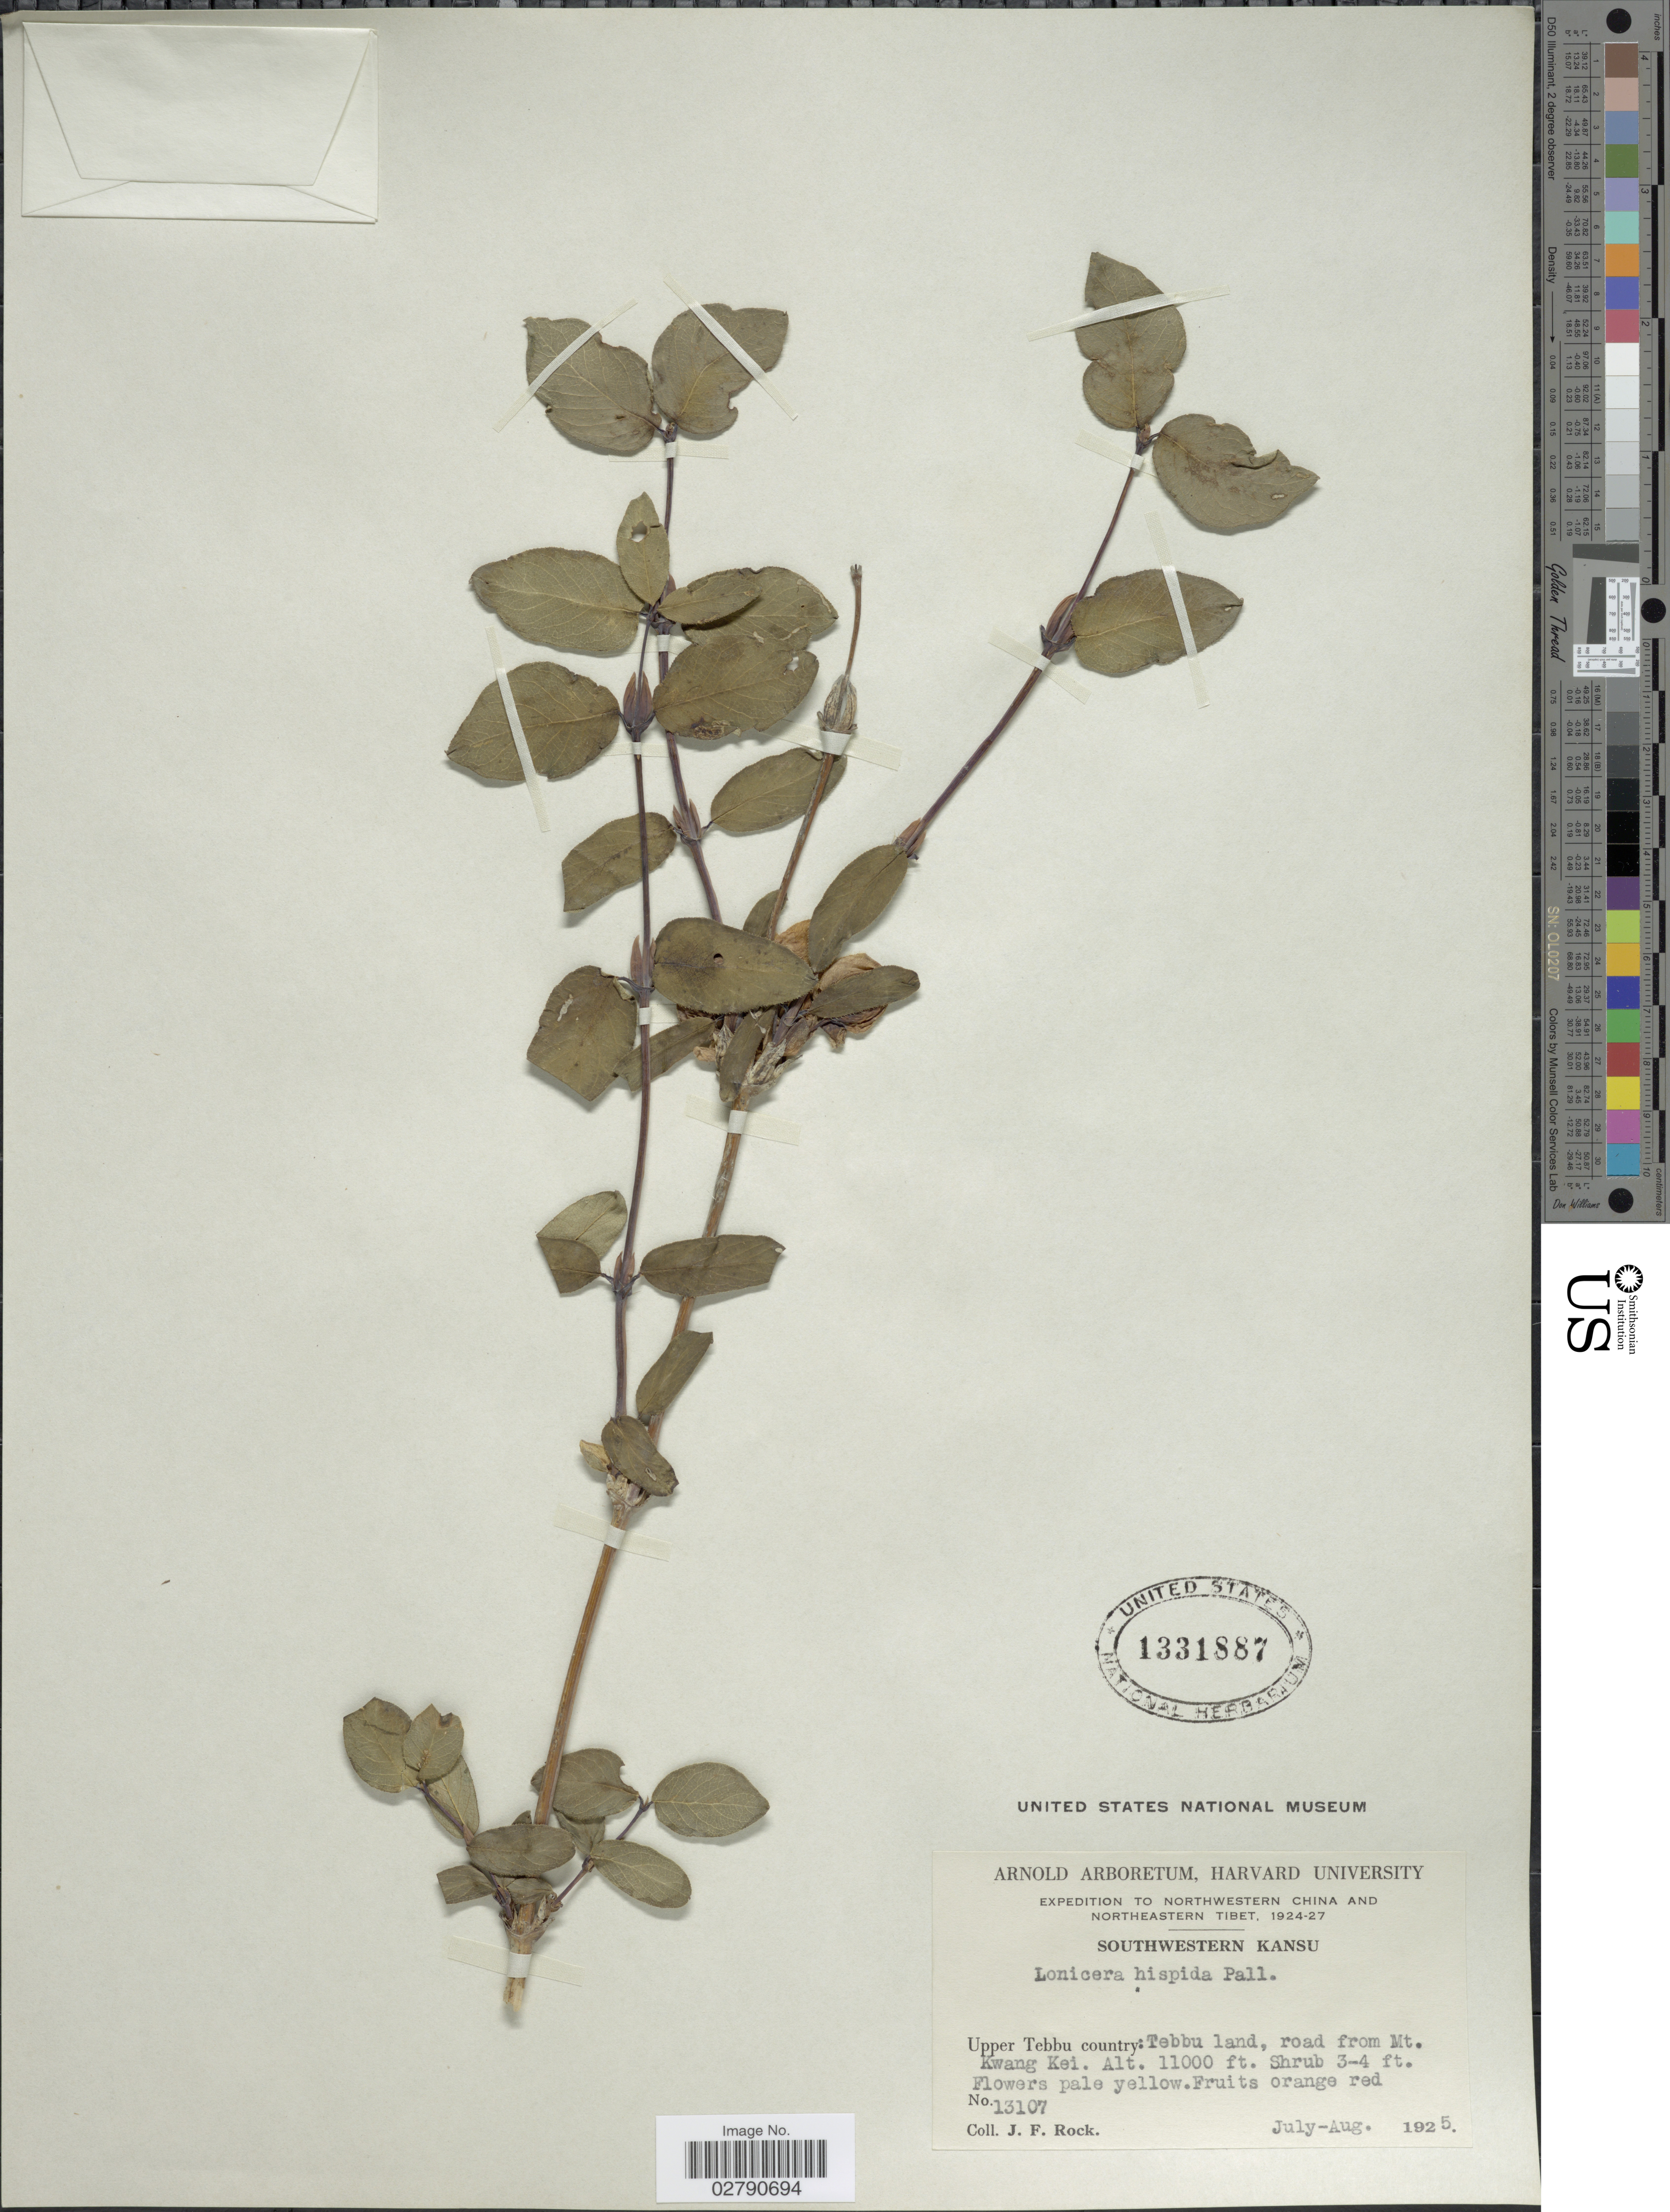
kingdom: Plantae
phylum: Tracheophyta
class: Magnoliopsida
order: Dipsacales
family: Caprifoliaceae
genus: Lonicera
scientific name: Lonicera hispida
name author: Pall. ex Roem. & Schult.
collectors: J. Rock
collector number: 13107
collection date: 1925-07/1925-08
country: China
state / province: Gansu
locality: Northwestern China and Northeastern Tibet. Southwestern Kansu. Upper Tebby country: Tebbu land, road from Mt. Kwang Kei.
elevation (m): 3353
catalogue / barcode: US 1331887